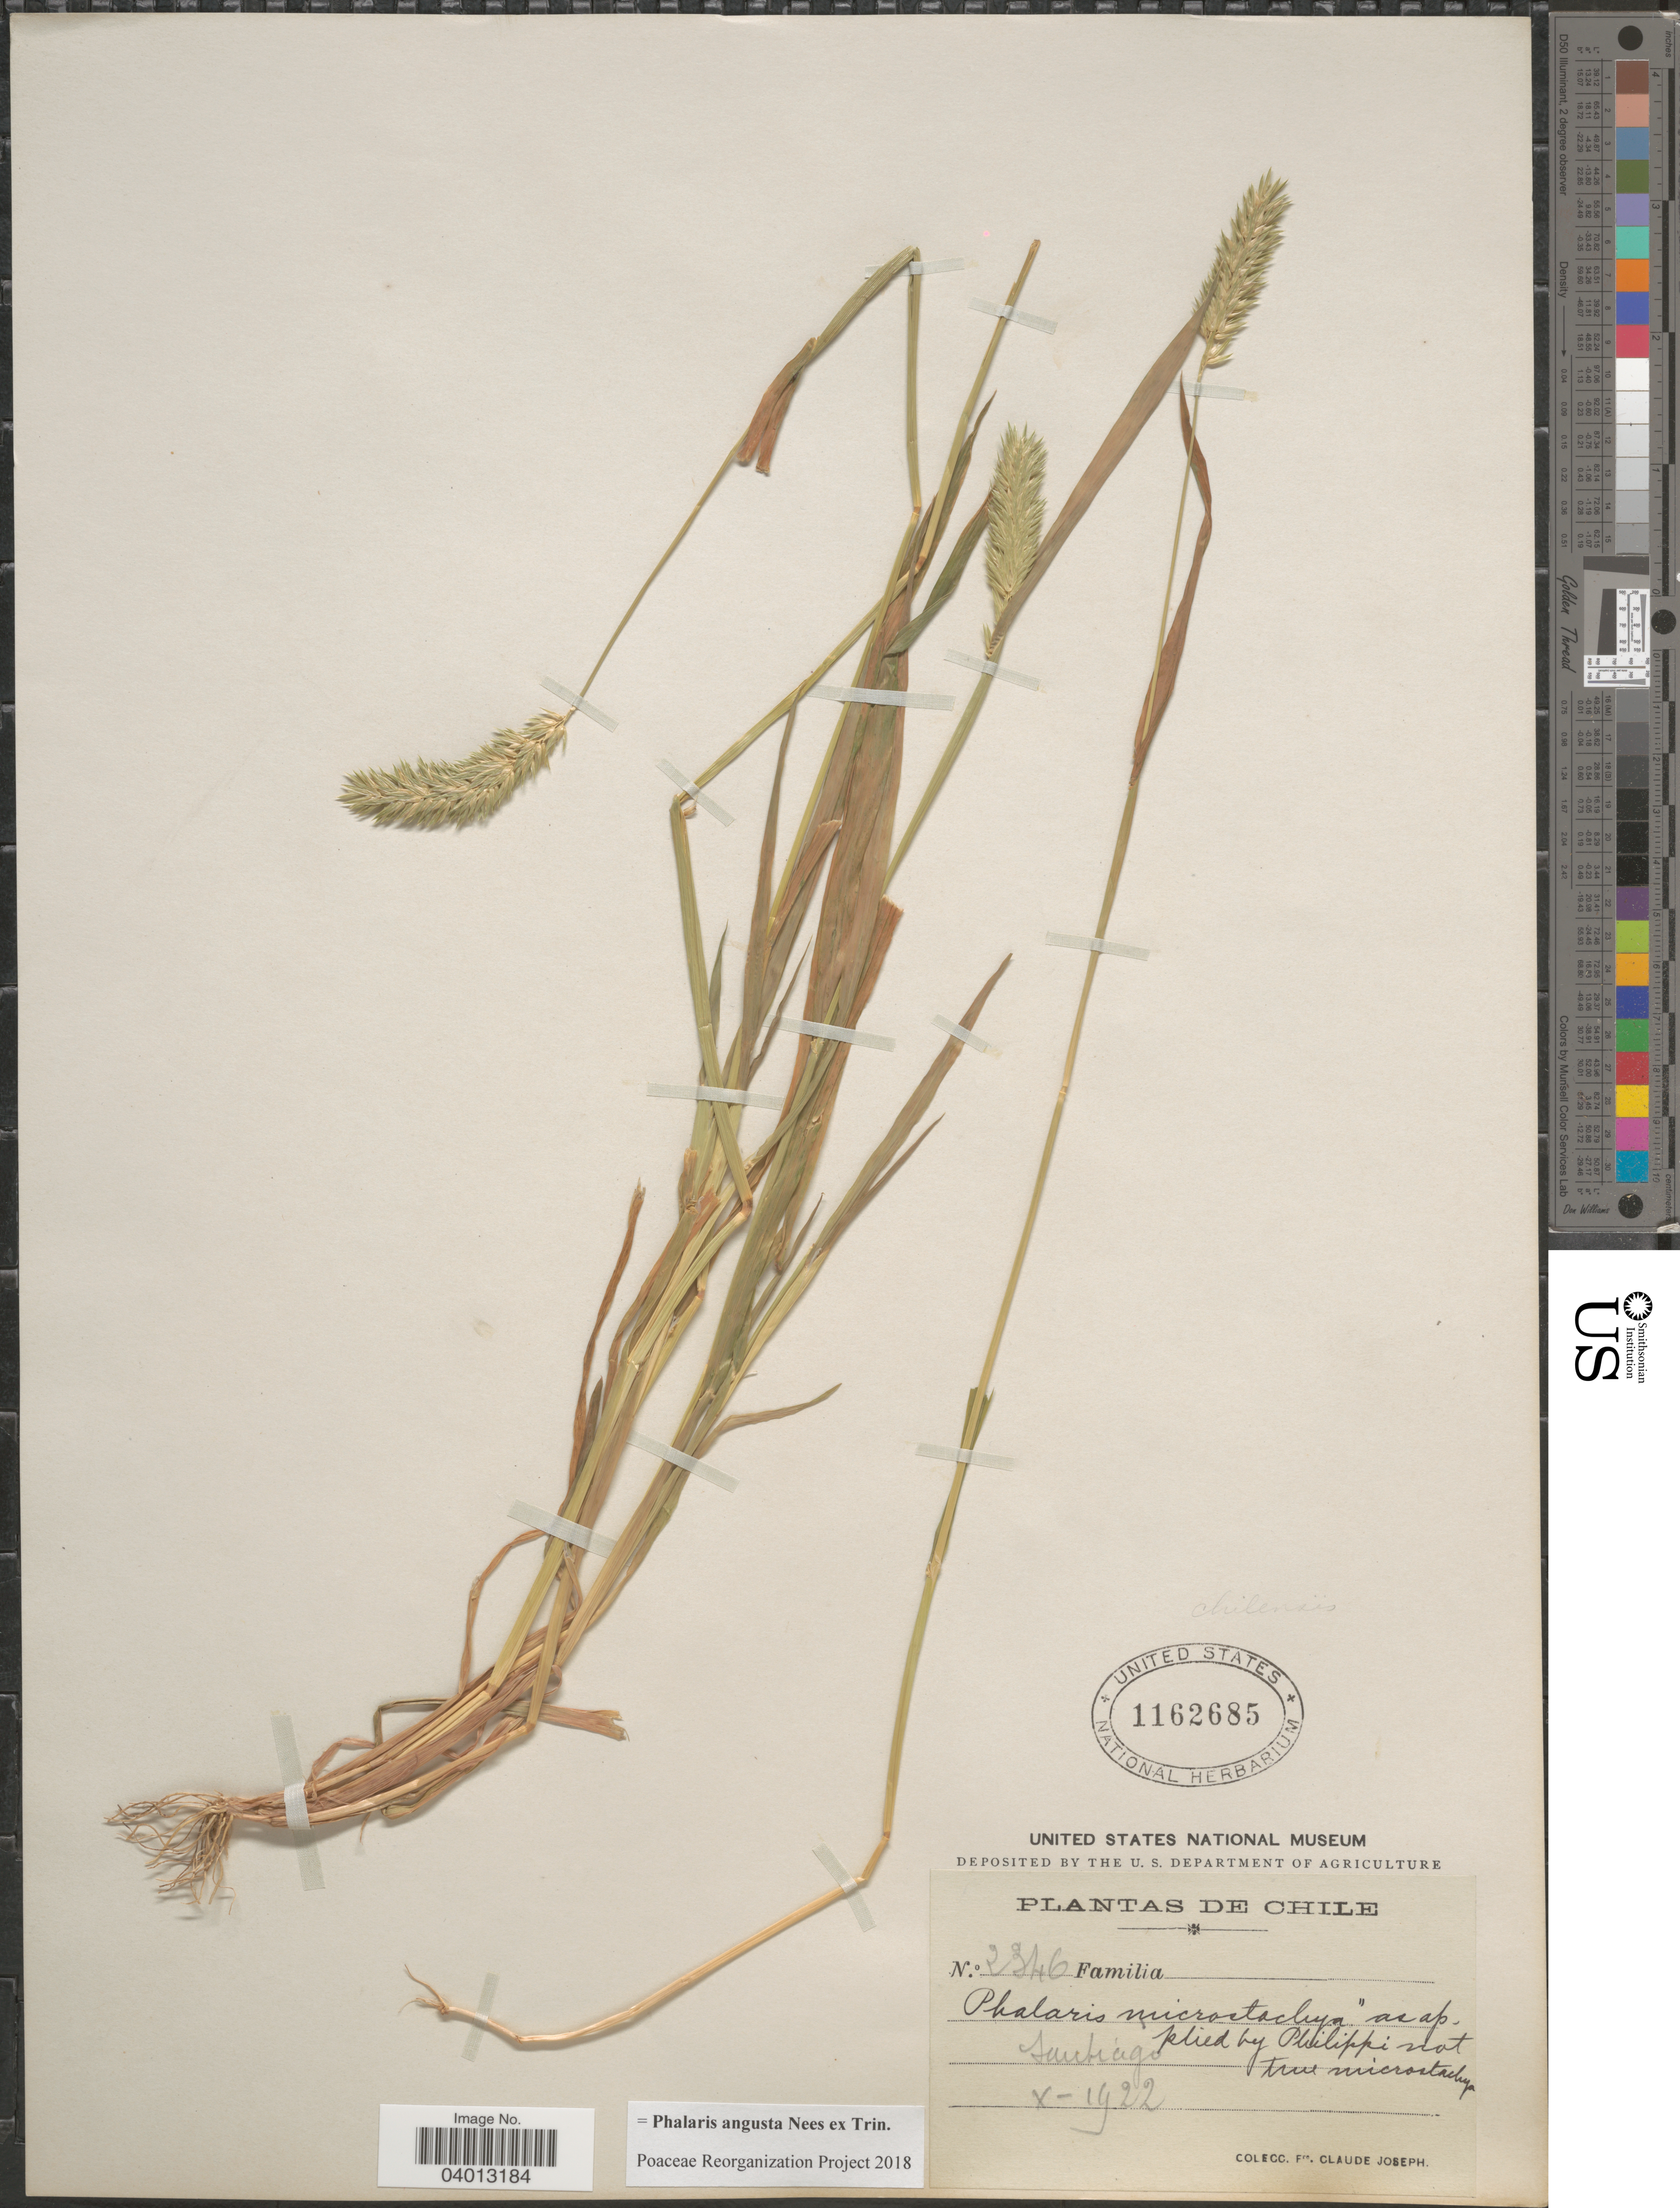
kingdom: Plantae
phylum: Tracheophyta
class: Liliopsida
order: Poales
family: Poaceae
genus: Phalaris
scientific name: Phalaris angusta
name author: Nees ex Trin.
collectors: Bro. Claude-Joseph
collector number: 2346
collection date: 1922-10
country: Chile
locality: Santiago.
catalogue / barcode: US 1162685